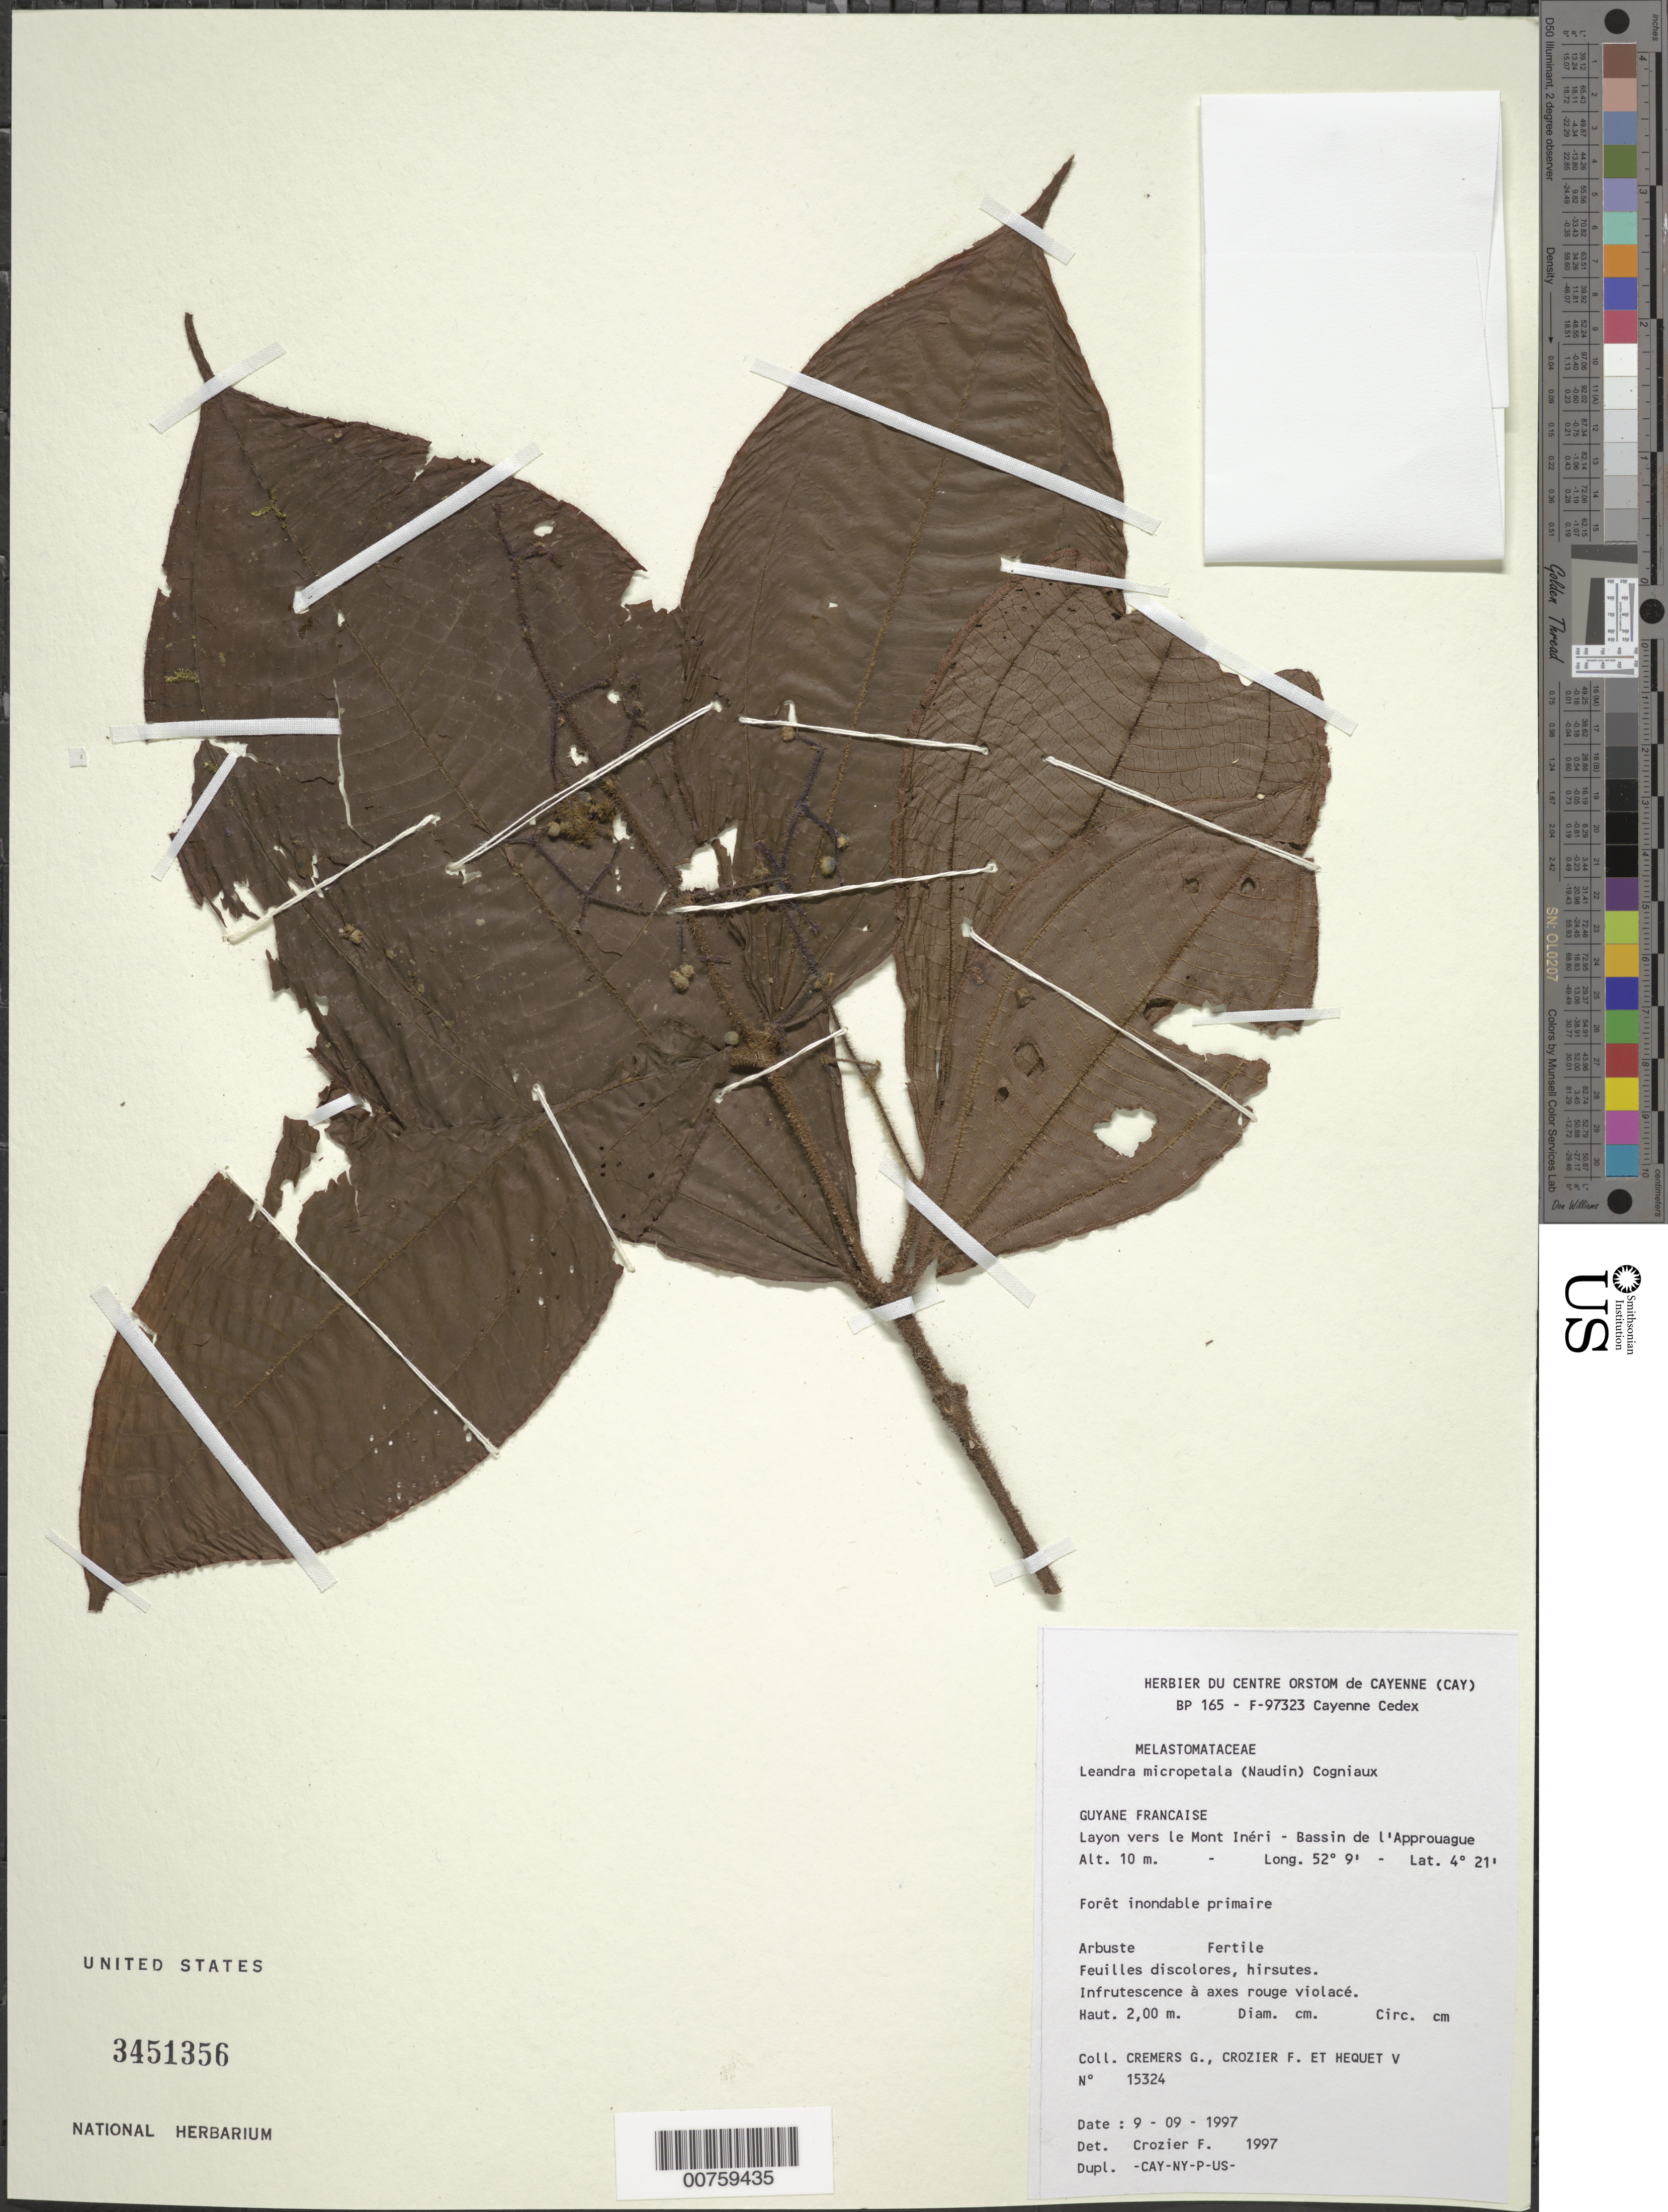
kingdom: Plantae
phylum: Tracheophyta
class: Magnoliopsida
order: Myrtales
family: Melastomataceae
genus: Leandra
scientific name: Leandra micropetala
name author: (Naudin) Cogn.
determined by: Michelangeli, F. A.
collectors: G. Cremers, F. Crozier & V. Hequet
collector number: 15324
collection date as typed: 9-Sep-97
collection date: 1997-09-09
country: French Guiana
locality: Mont Inéri, Bassin de l'Approuague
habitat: Primary forest, inundated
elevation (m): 10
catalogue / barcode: US 3451356